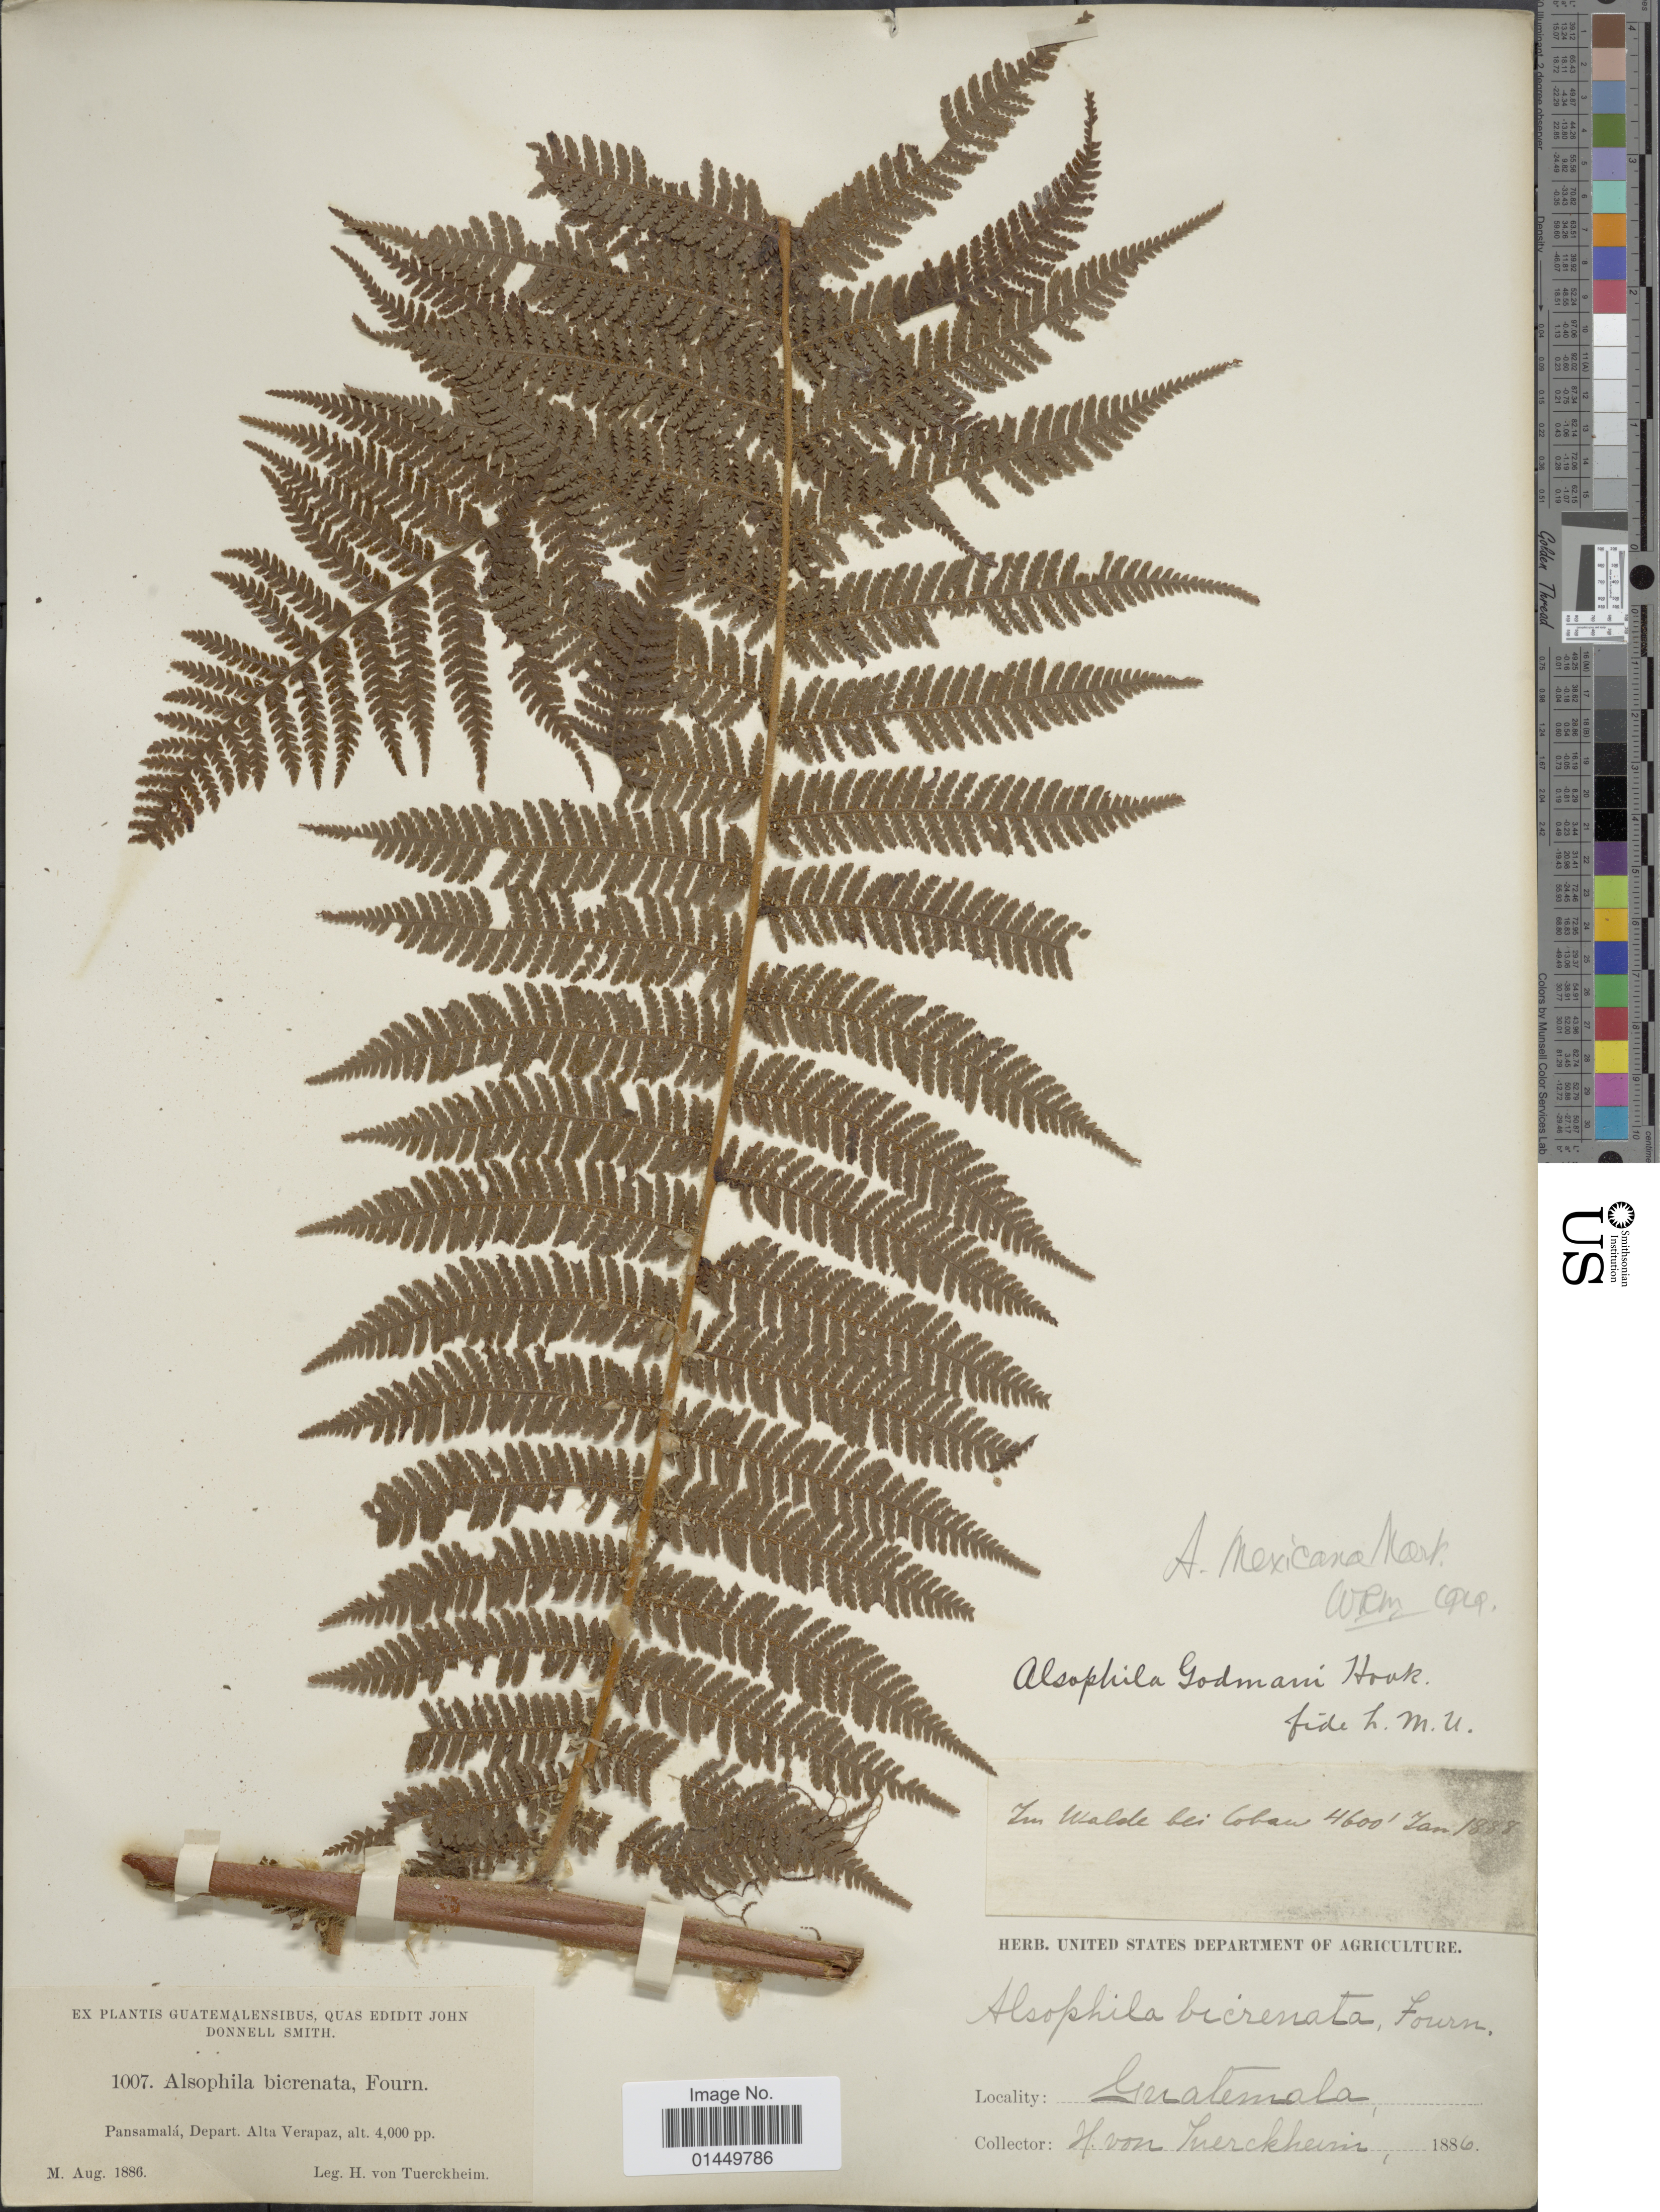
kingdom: Plantae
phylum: Tracheophyta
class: Polypodiopsida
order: Cyatheales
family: Cyatheaceae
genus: Cyathea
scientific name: Cyathea valdecrenata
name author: Domin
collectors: H. von Türckheim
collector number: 1007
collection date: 1886-08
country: Guatemala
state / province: Alta Verapaz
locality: Pansamala, Depart. Alta Verapaz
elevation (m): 1219